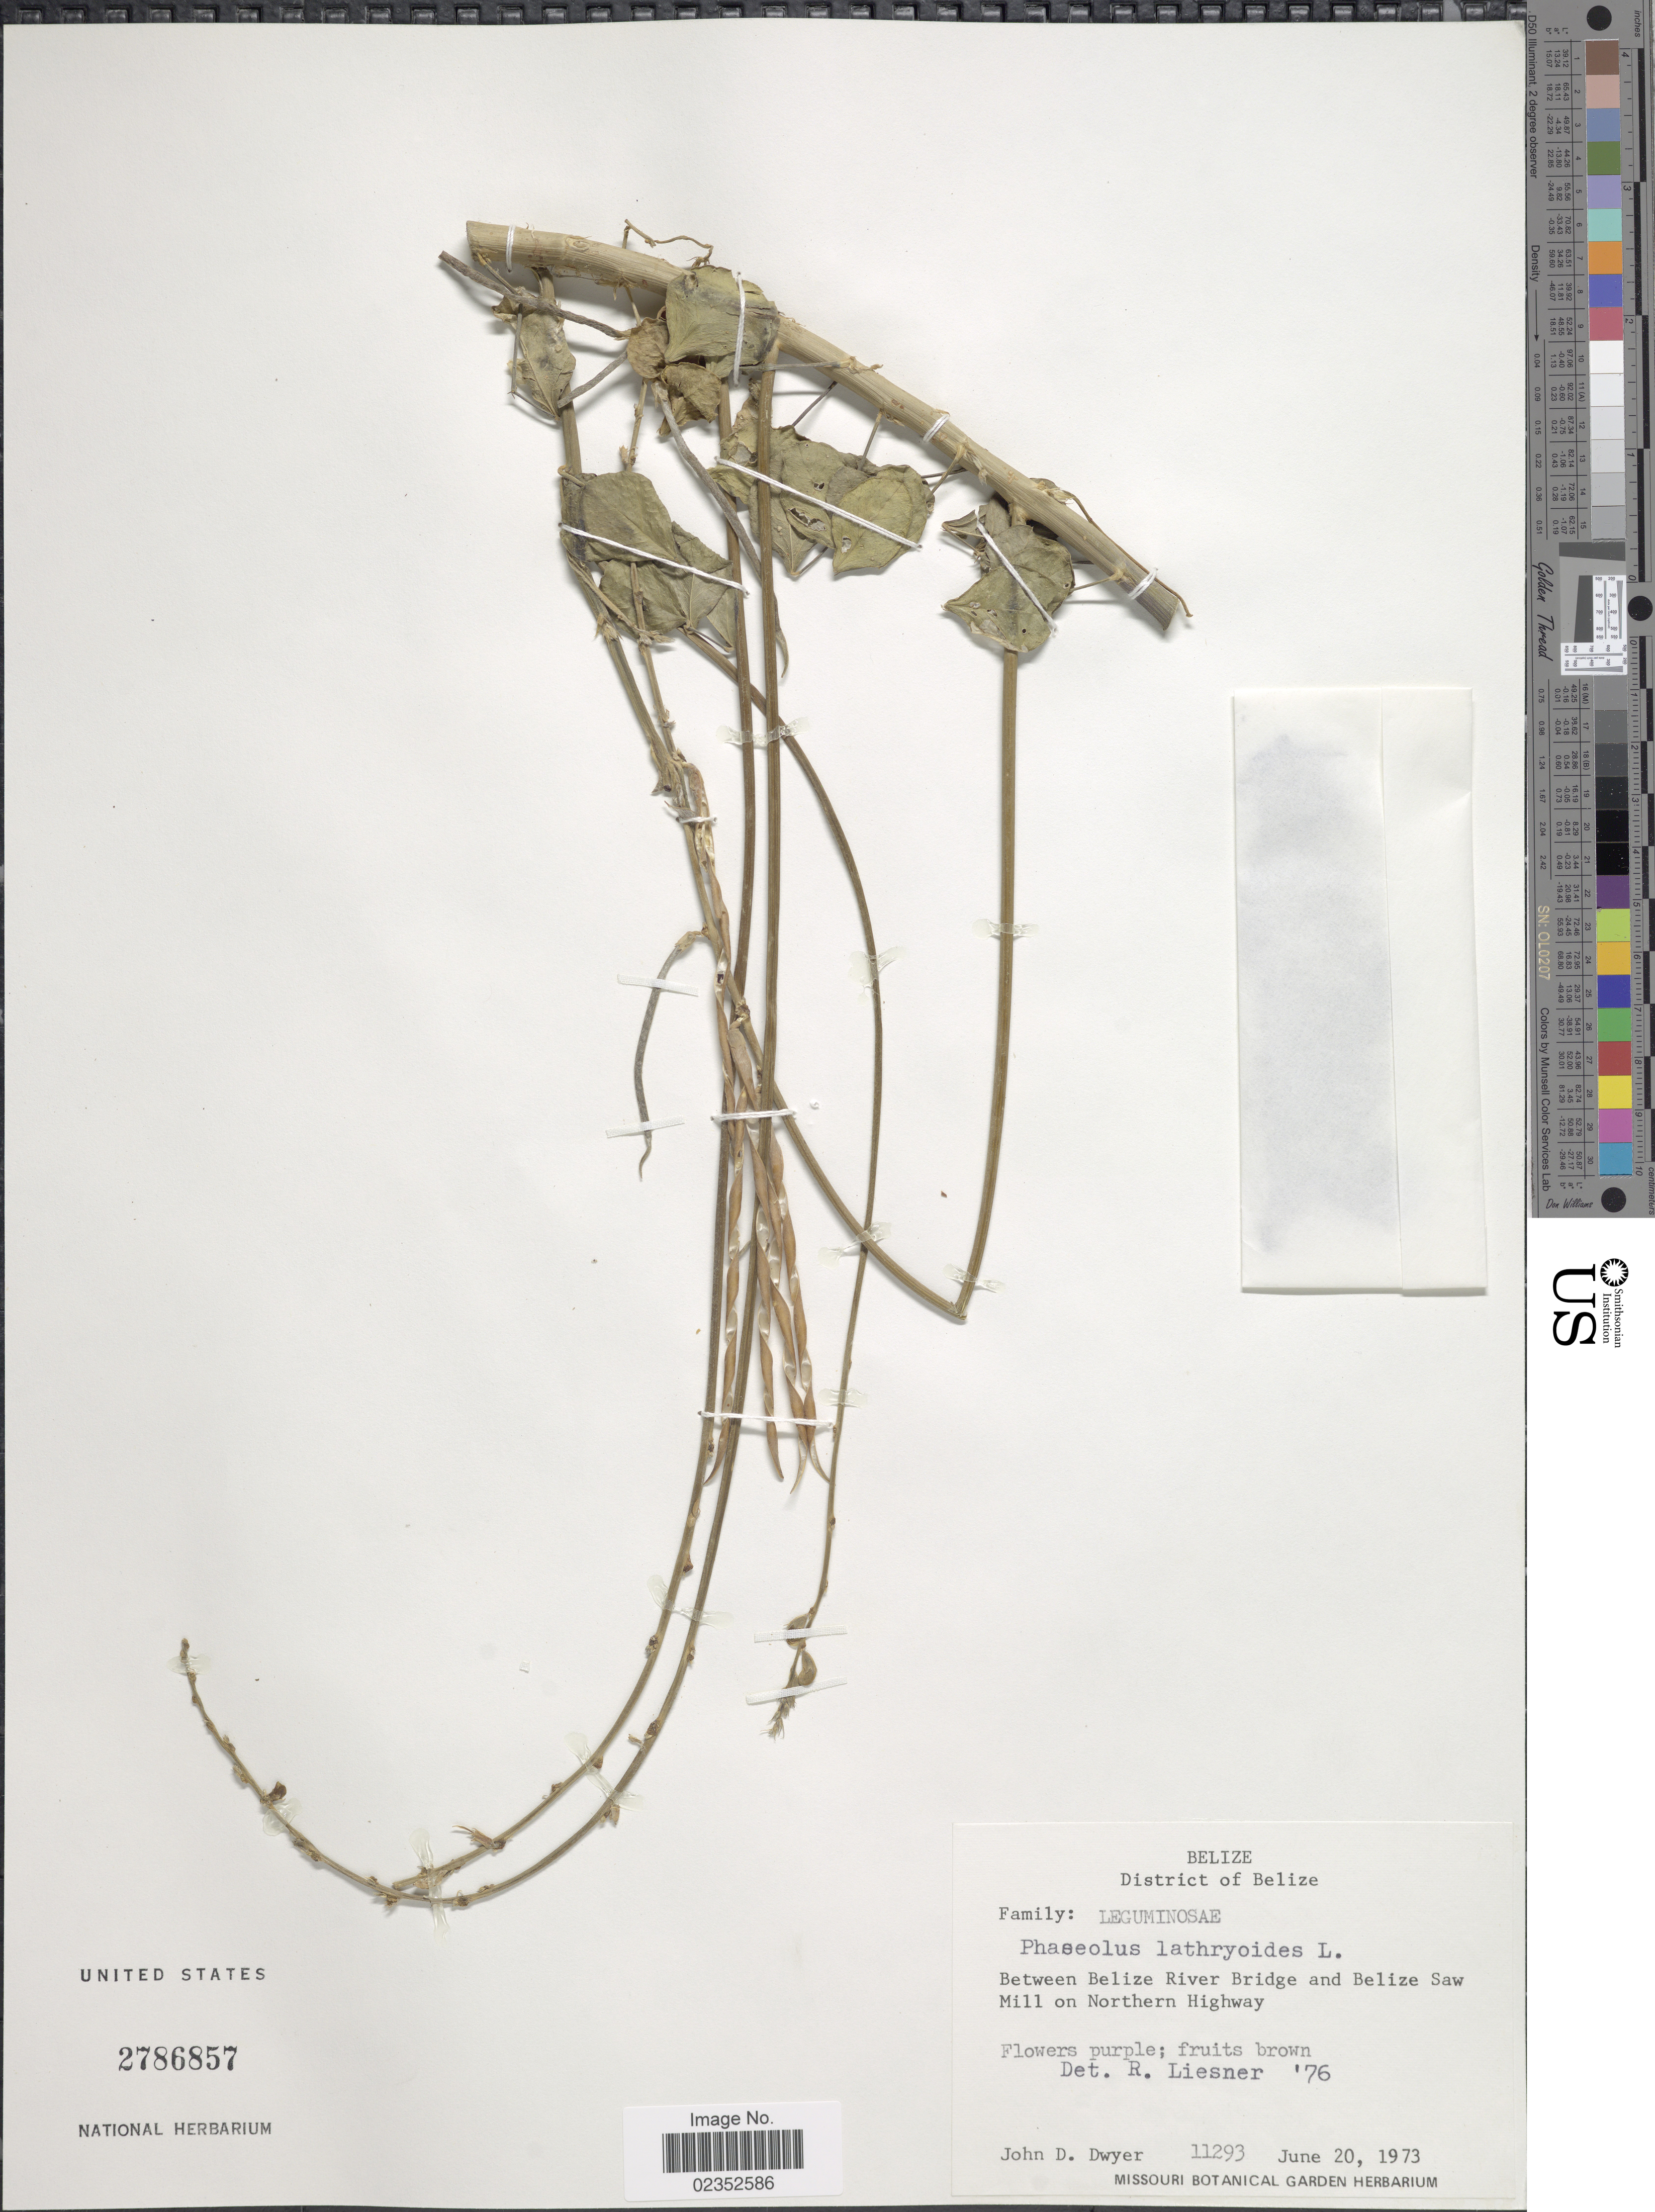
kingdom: Plantae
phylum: Tracheophyta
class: Magnoliopsida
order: Fabales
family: Fabaceae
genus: Macroptilium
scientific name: Macroptilium lathyroides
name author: (L.) Urb.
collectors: J. D. Dwyer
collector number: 11293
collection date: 1973-06-20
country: Belize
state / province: Belize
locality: Between Belize River Bridge and Belize Saw Mill on Northern Highway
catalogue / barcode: US 2786857